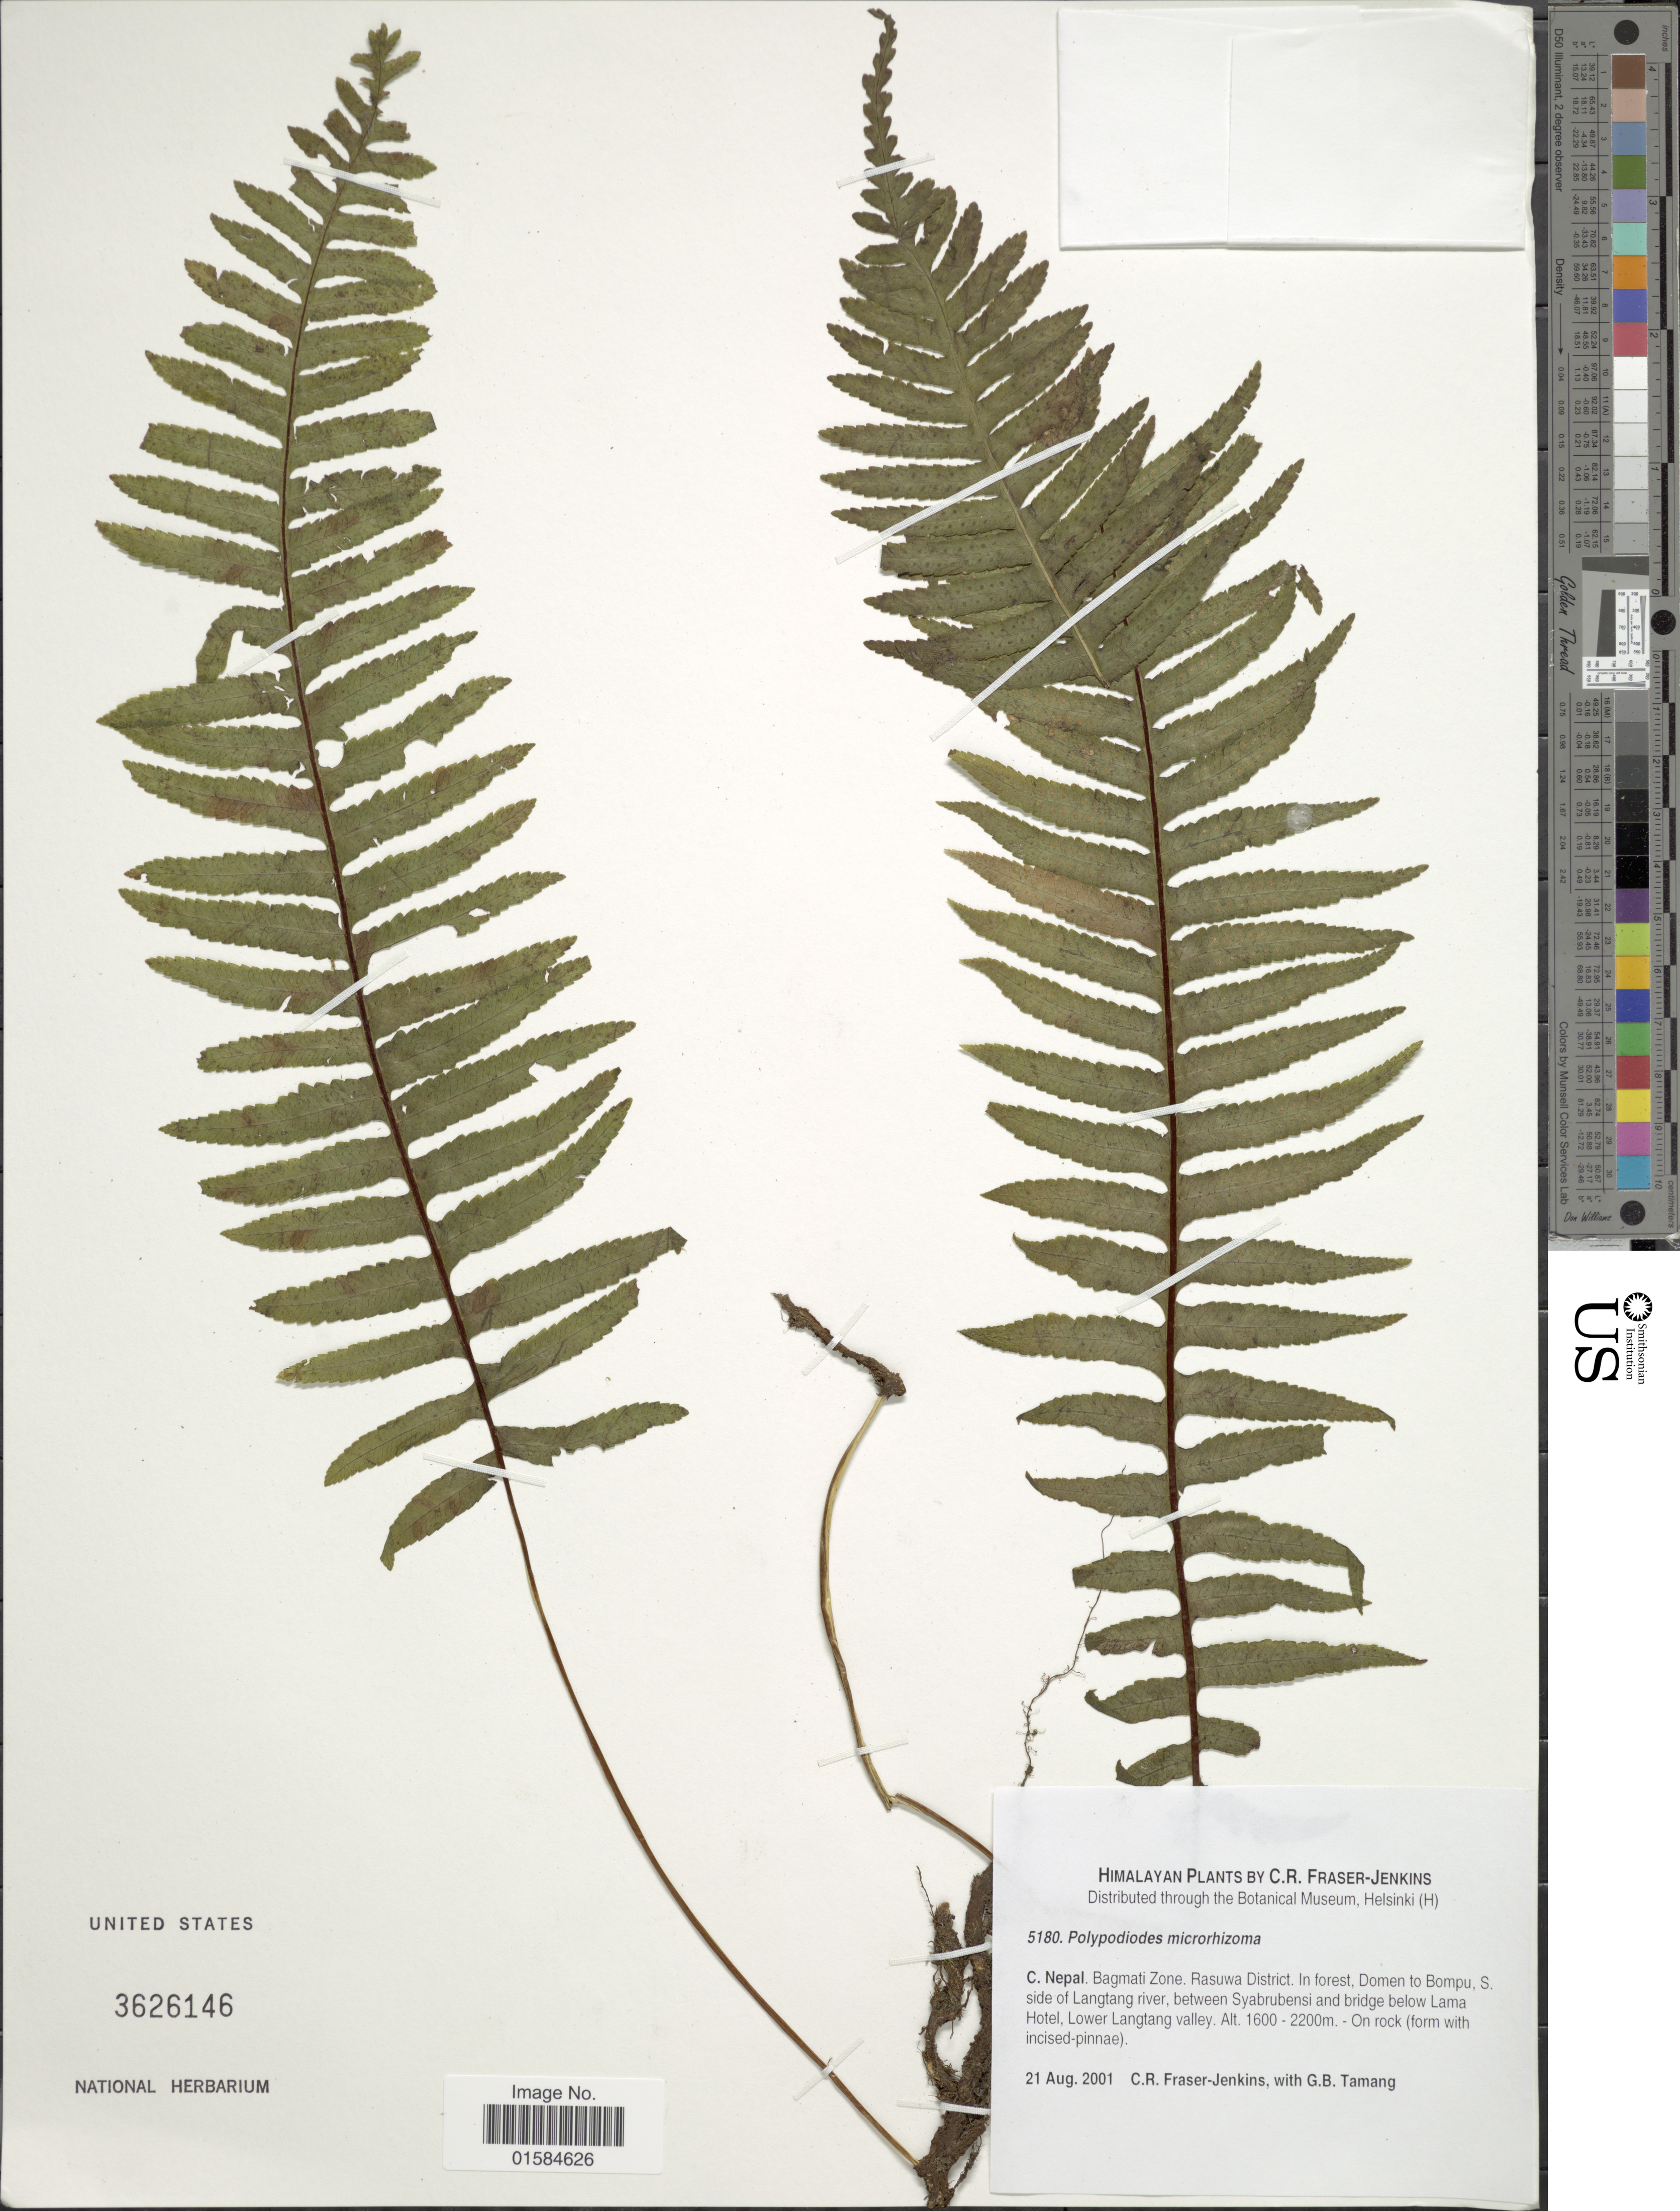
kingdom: Plantae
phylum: Tracheophyta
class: Polypodiopsida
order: Polypodiales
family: Polypodiaceae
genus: Goniophlebium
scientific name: Goniophlebium microrhizoma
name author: (C.B. Clarke) Bedd.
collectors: C. R. Fraser-Jenkins & G. Tamang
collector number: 5180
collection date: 2001-08-21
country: Nepal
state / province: Bagmati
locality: Himalaya, C. Nepal, Bagmati Zone, Rasuwa District, in forest, Domen to Bompu, S. side of Langtang river, between Syabrubensi and bridge below Lama Hotel, Lower Langtang valley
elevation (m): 1600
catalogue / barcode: US 3626146